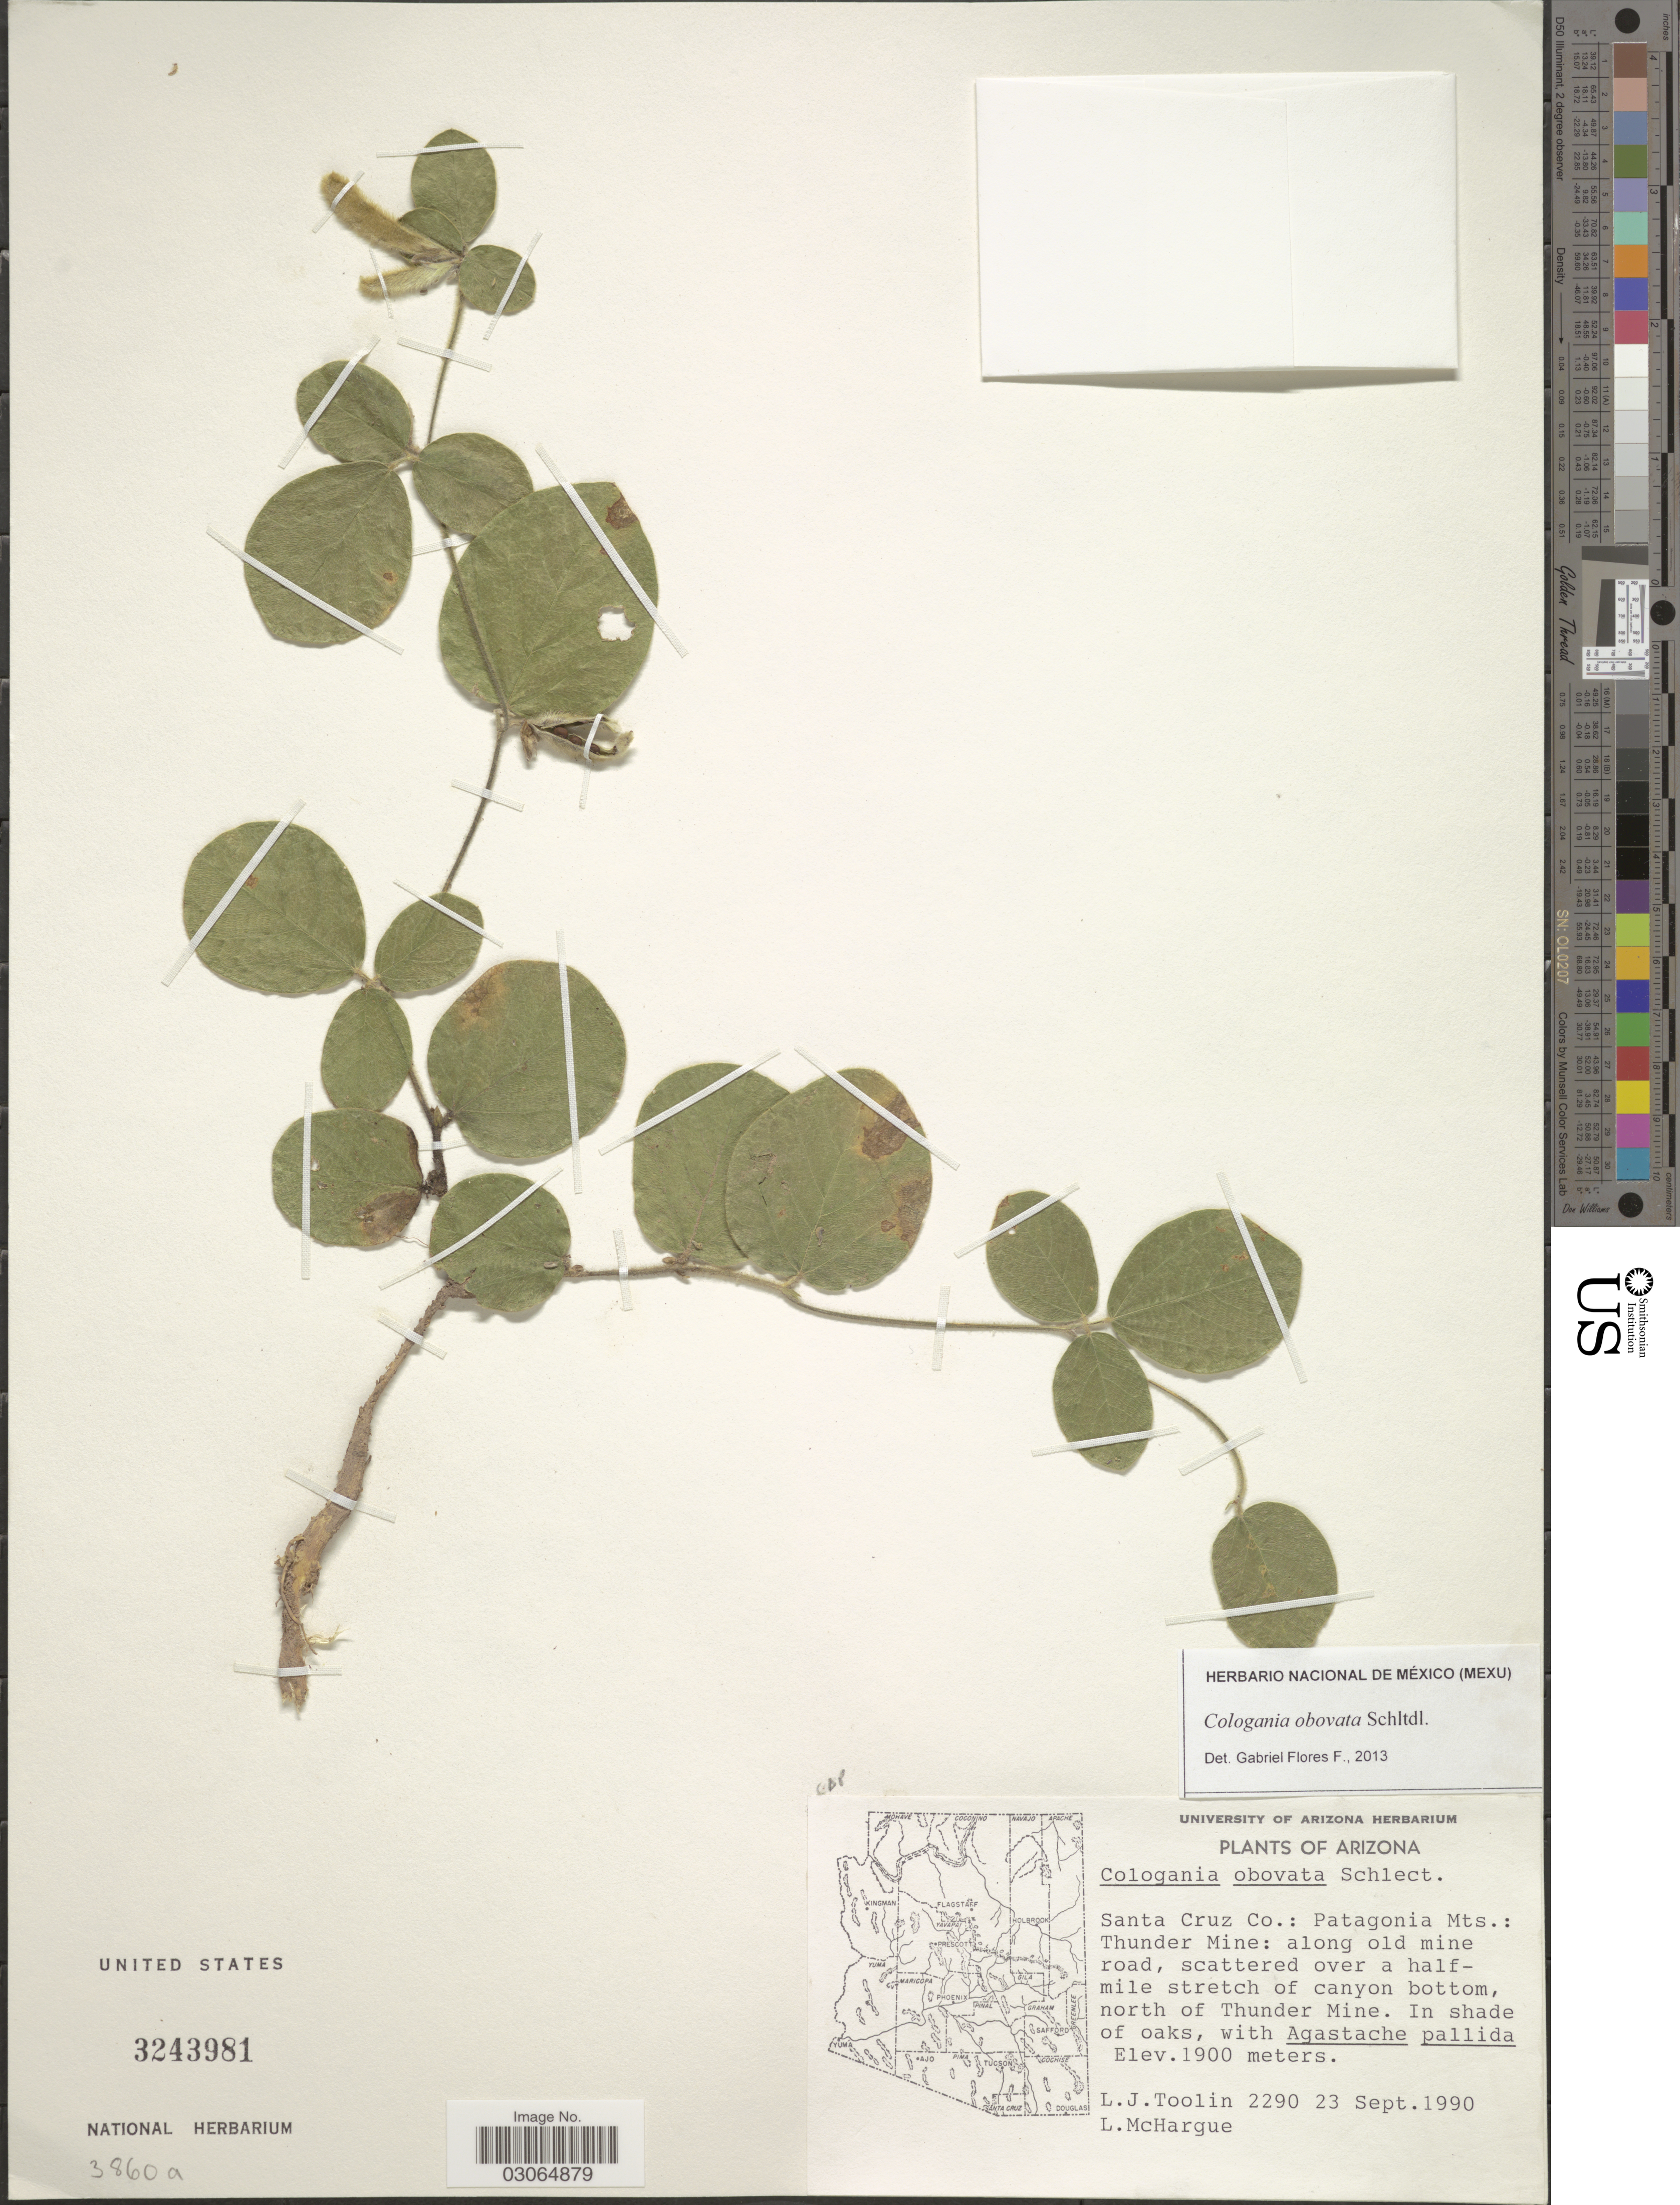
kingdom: Plantae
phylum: Tracheophyta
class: Magnoliopsida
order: Fabales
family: Fabaceae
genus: Cologania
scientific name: Cologania obovata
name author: Schltdl.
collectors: L. J. Toolin & L. Mchargue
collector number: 2290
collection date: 1990-09-23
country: United States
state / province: Arizona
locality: Santa Cruz Co.: Patagonia Mts.: Thunder Mine: along old mine road, scattered over a halfmile stretch of canyon bottom, north of Thunder Mine.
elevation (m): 1900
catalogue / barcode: US 3243981